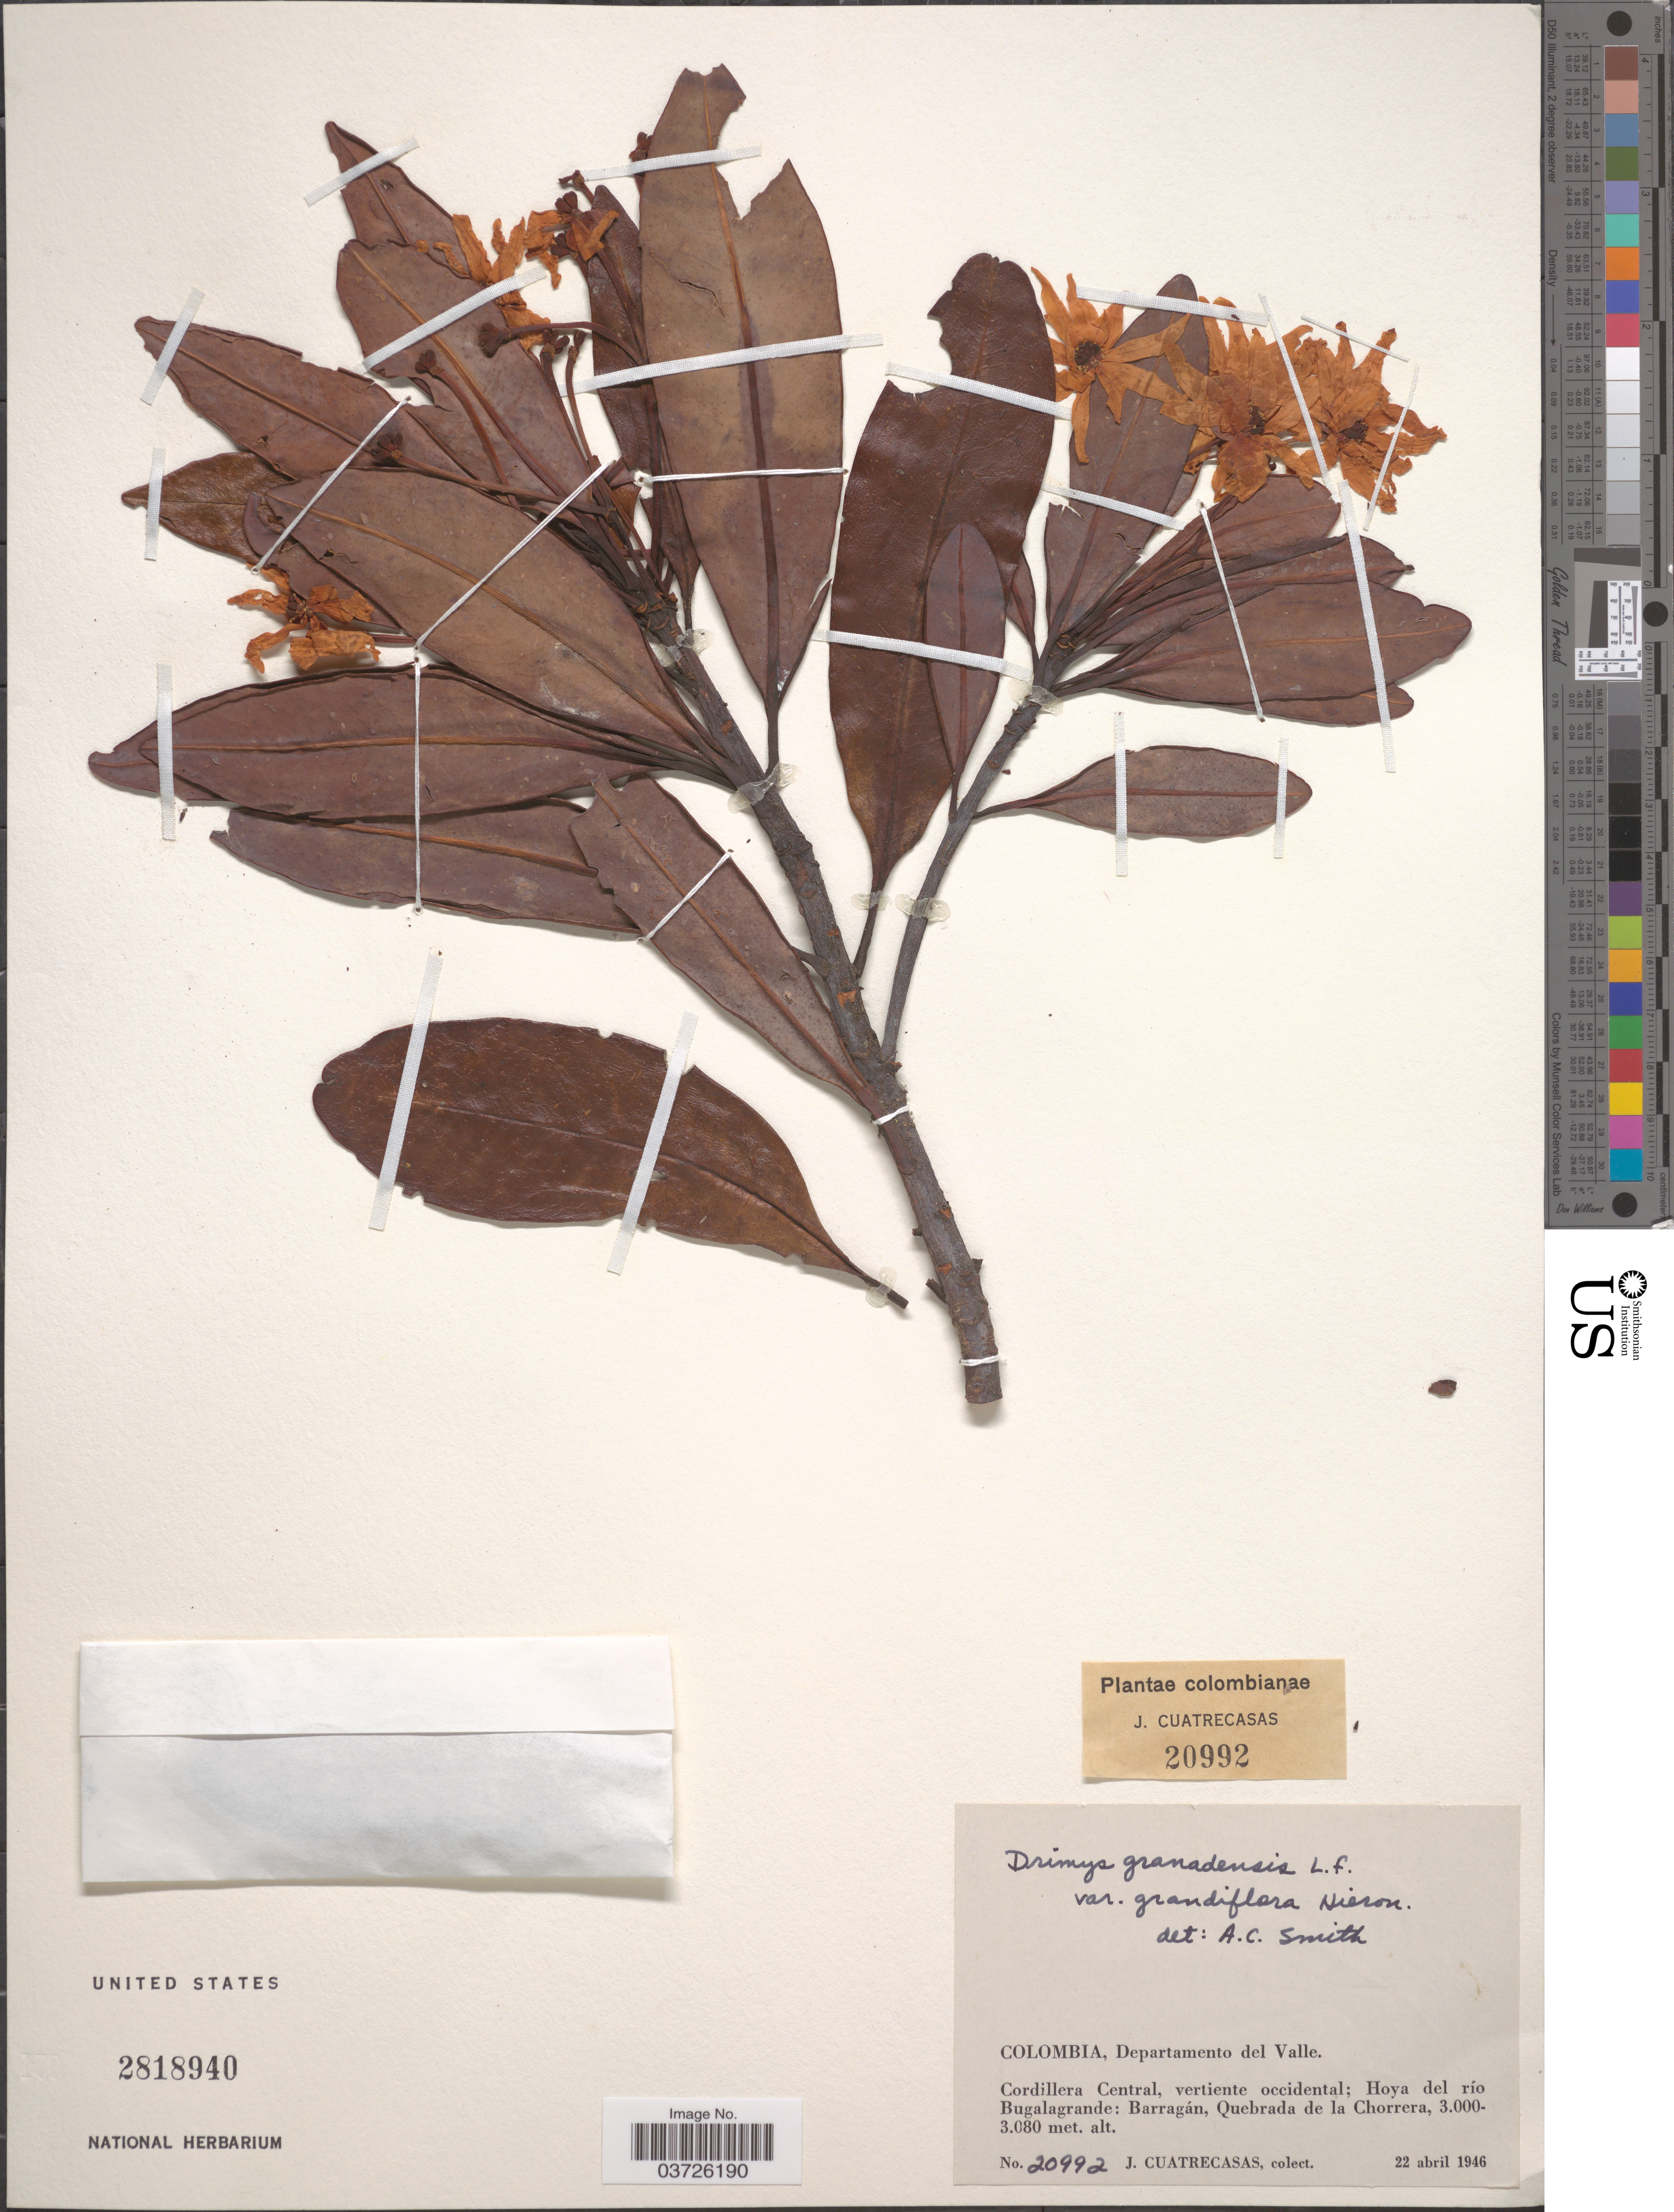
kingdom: Plantae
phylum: Tracheophyta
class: Magnoliopsida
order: Canellales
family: Winteraceae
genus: Drimys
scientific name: Drimys granadensis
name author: L. f.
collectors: J. Cuatrecasas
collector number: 20992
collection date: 1946-04-22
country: Colombia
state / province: Valle del Cauca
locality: Departamento del Valle. Cordillera Central, vertiente occidental; Hoya del río Bugalagrande: Barragán, Quebrada de la Chorrera.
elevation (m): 3000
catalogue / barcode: US 2818940